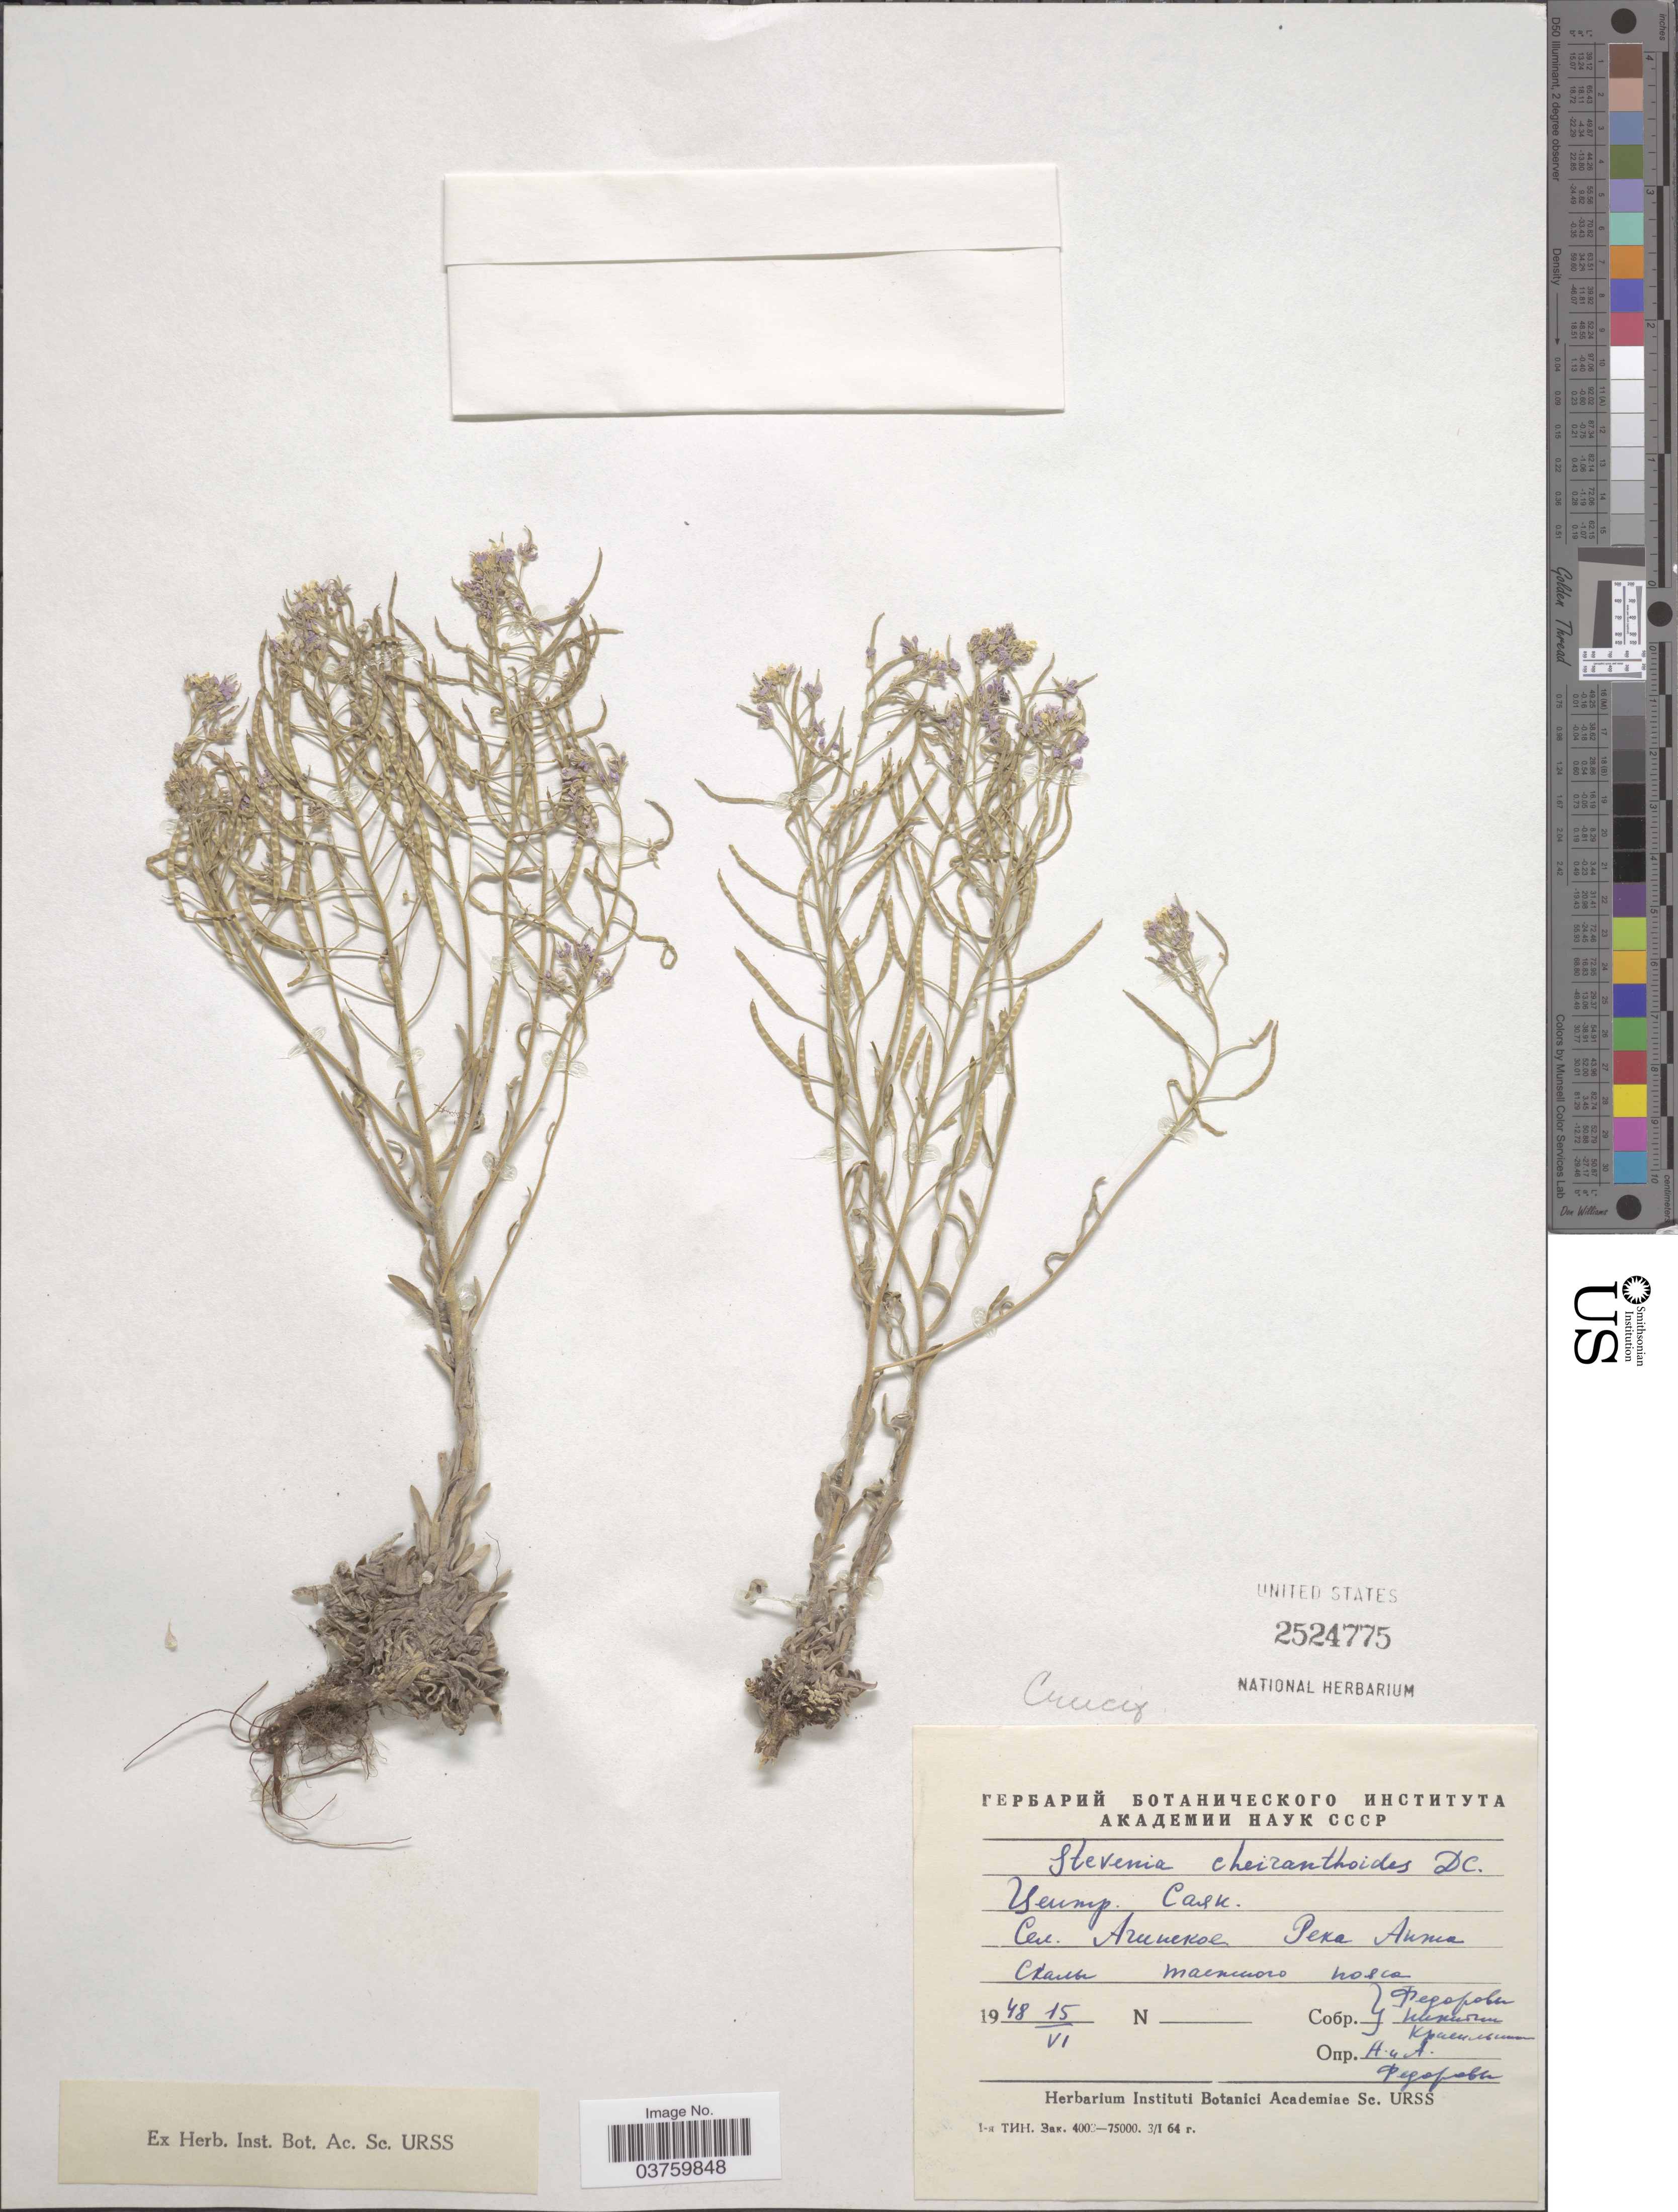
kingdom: Plantae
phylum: Tracheophyta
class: Magnoliopsida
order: Brassicales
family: Brassicaceae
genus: Stevenia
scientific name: Stevenia cheiranthoides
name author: DC.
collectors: Fedorova & -- Nikitin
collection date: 1948-06-15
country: Russian Federation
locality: Central Sayan Mts, village Aginskoe, River Aita.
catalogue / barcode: US 2524775